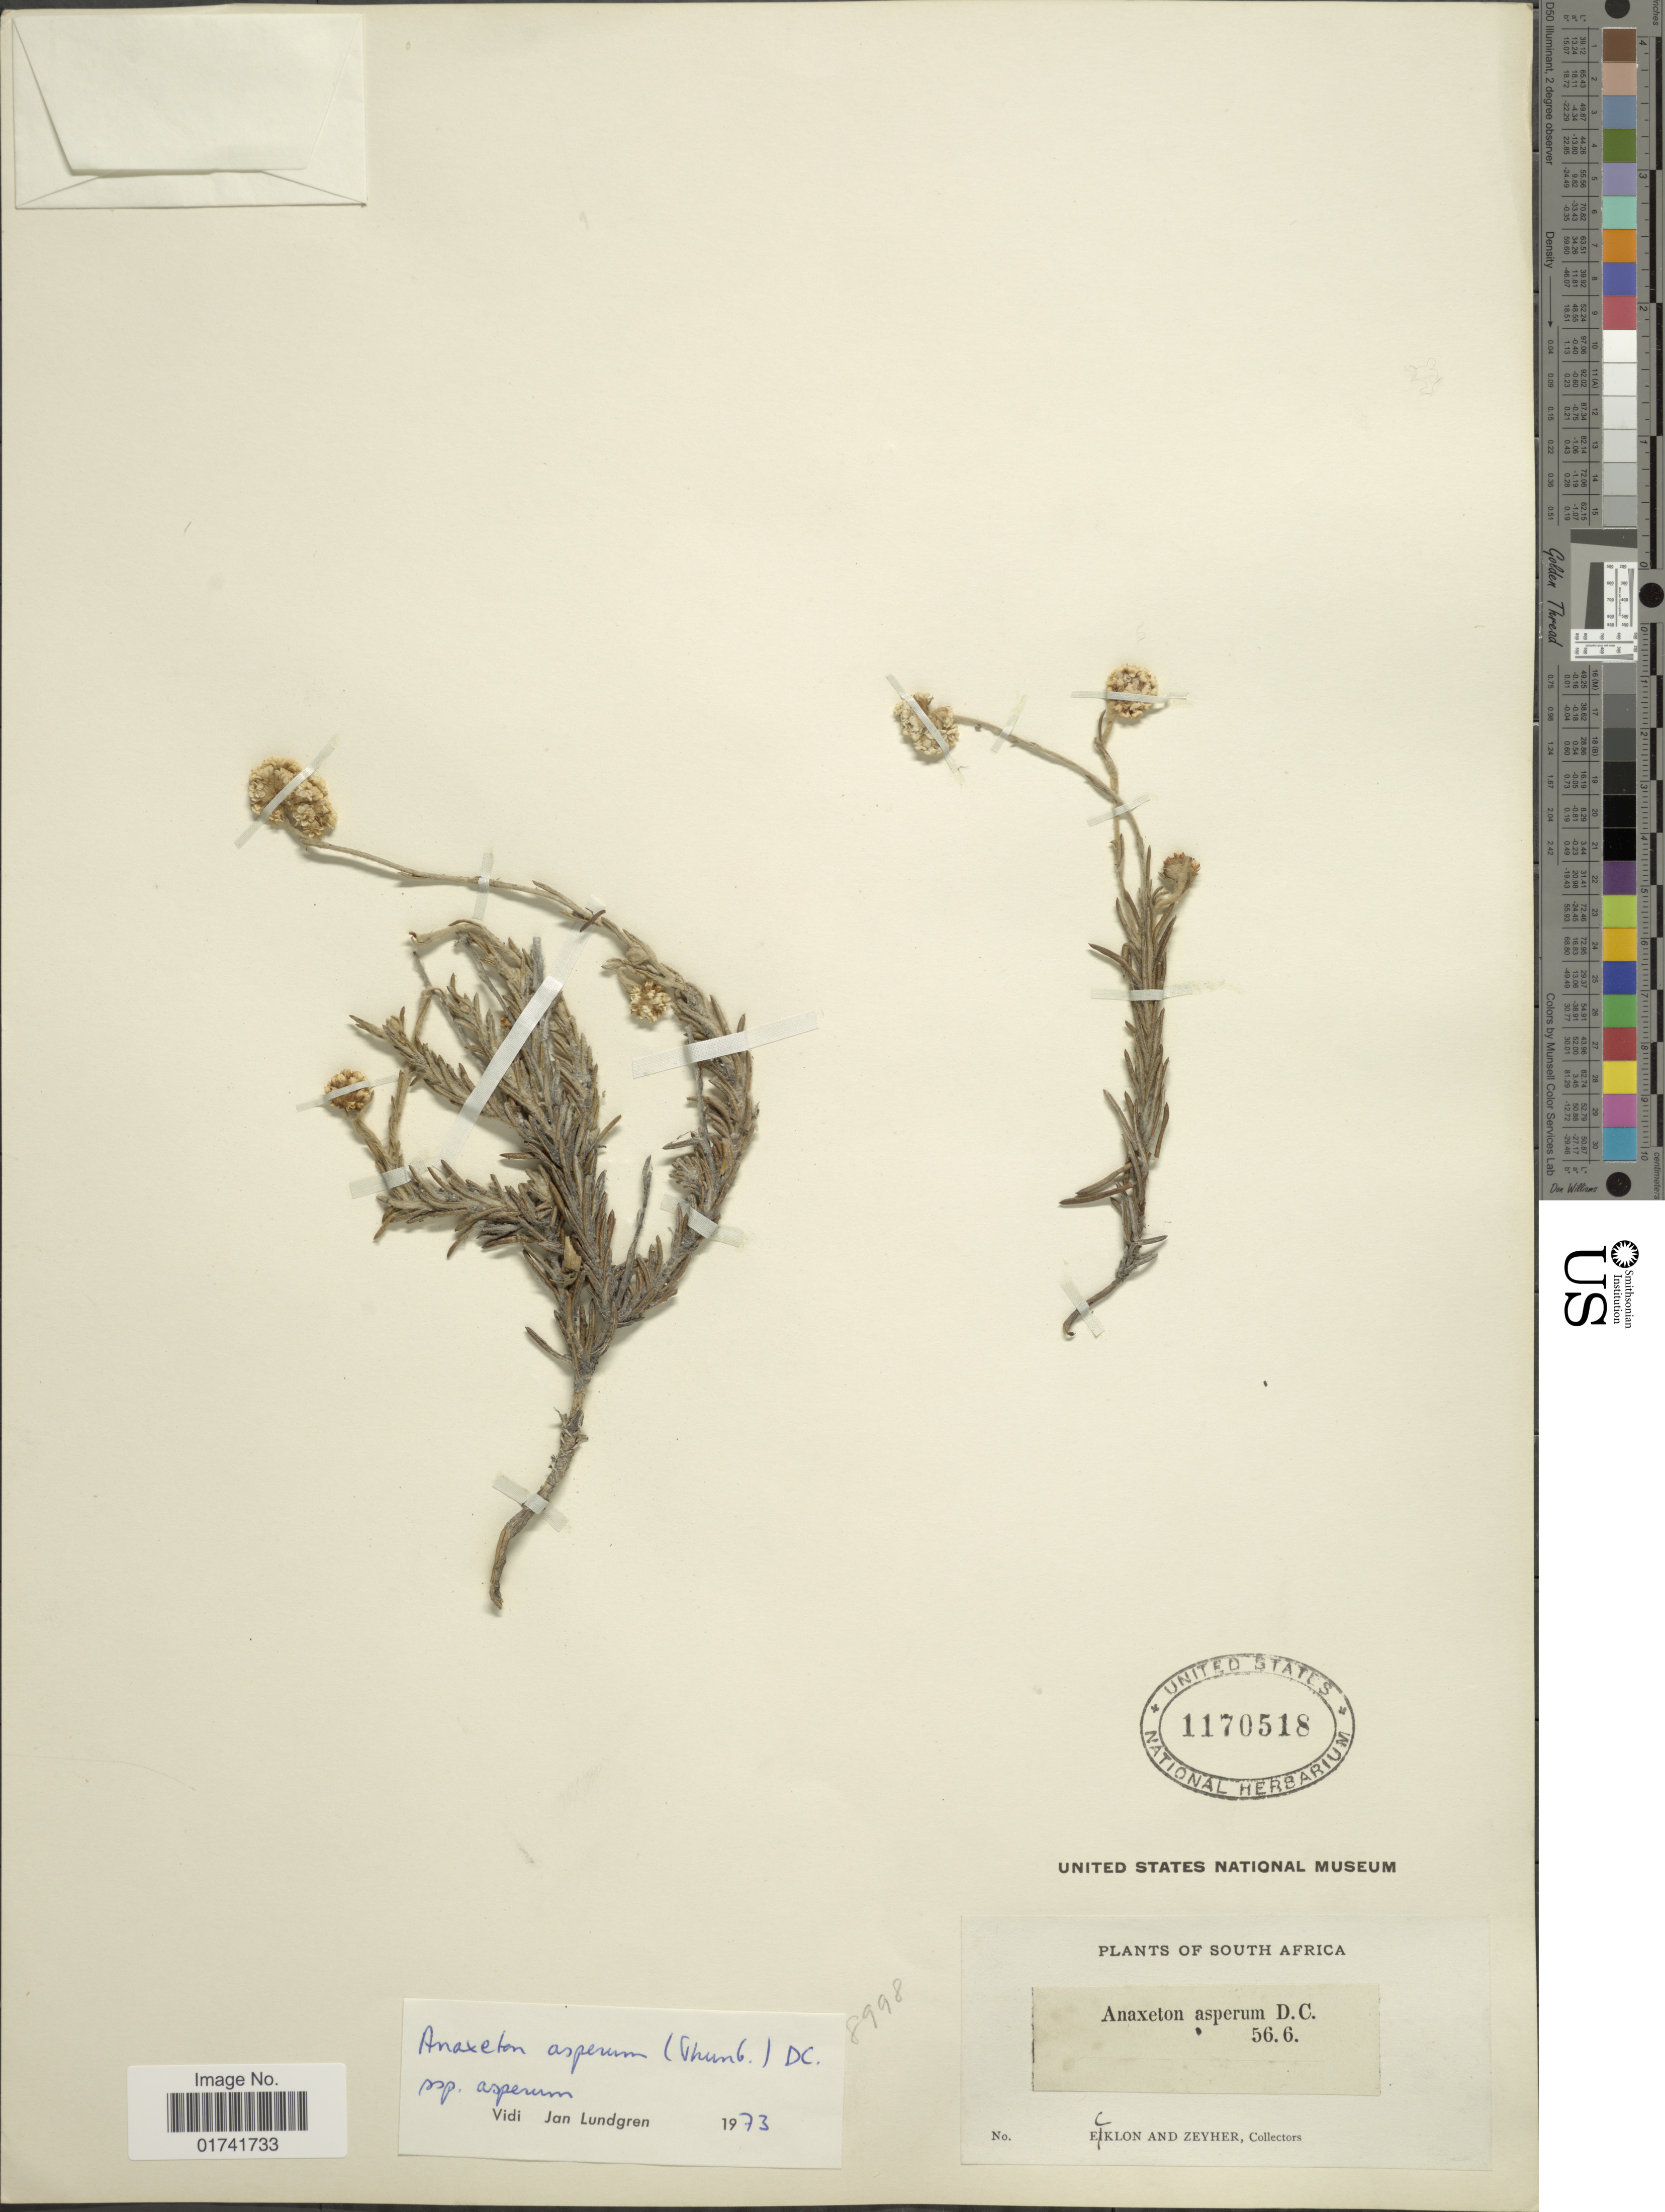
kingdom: Plantae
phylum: Tracheophyta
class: Magnoliopsida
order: Asterales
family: Asteraceae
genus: Anaxeton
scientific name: Anaxeton asperum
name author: (Thunb.) DC.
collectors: -. Ecklon & -. Zeyher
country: South Africa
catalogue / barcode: US 1170518